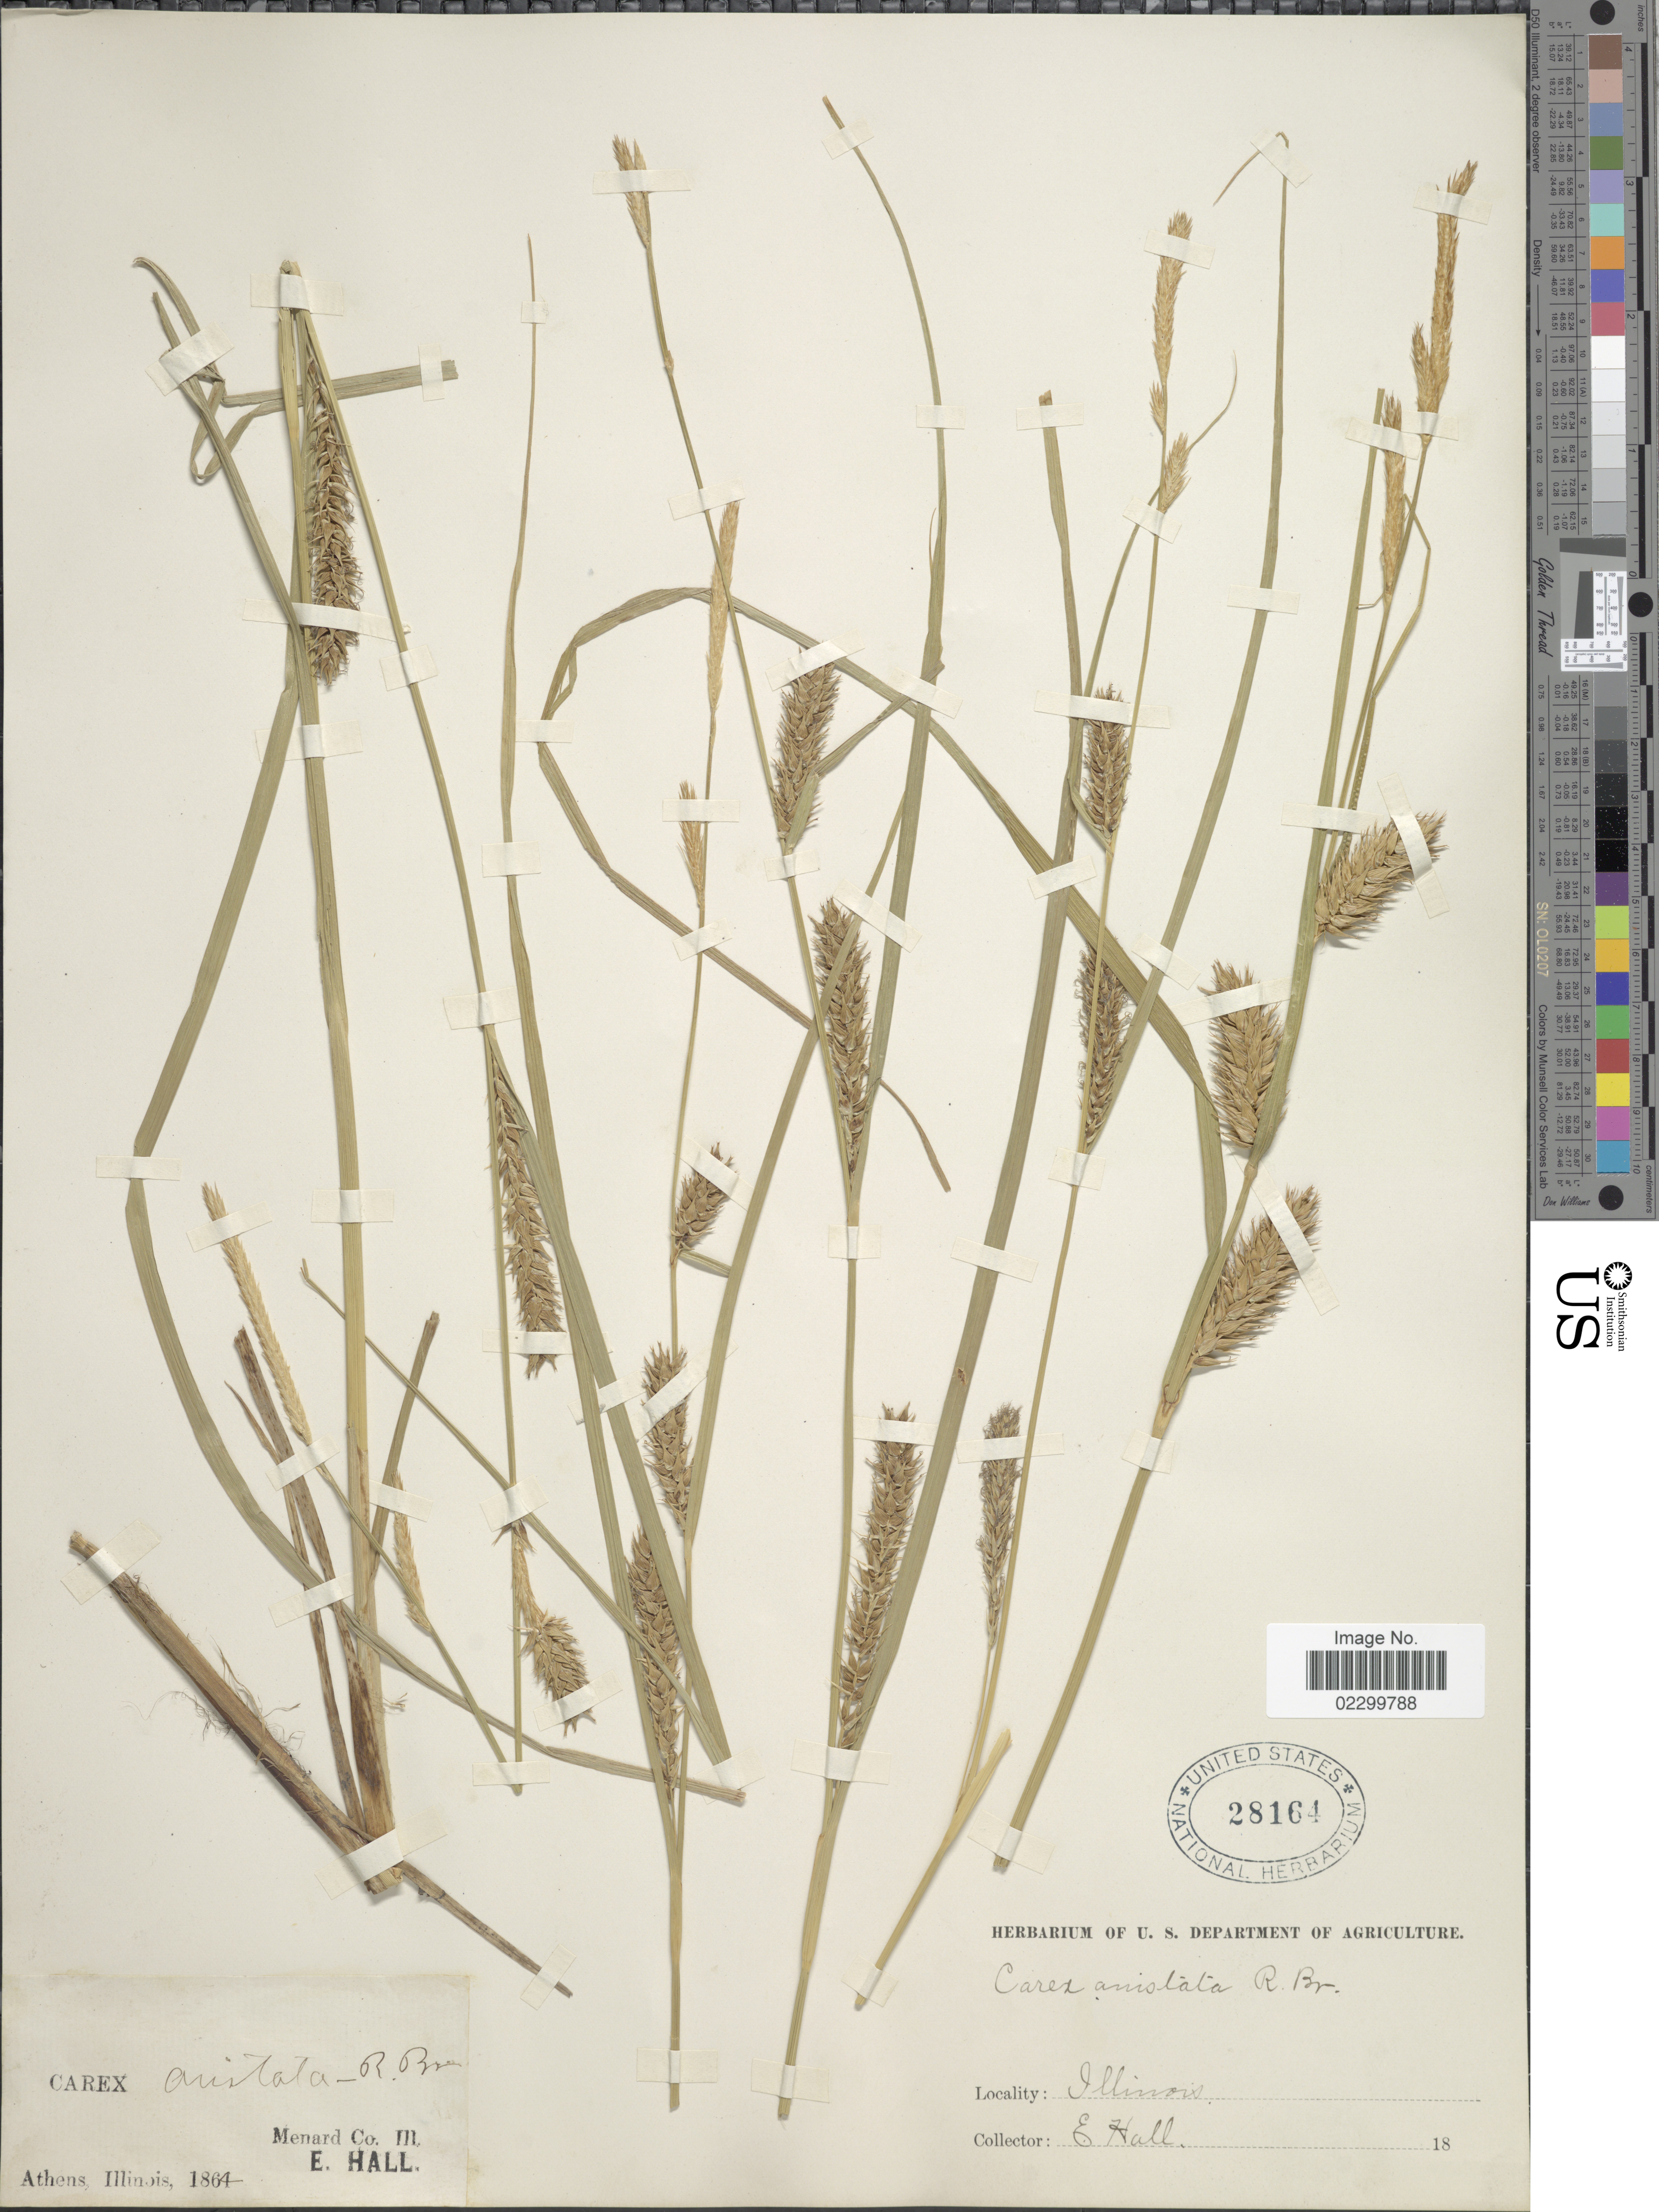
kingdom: Plantae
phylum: Tracheophyta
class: Liliopsida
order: Poales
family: Cyperaceae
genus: Carex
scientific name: Carex atherodes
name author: Spreng.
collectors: E. Hall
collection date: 1864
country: United States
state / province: Illinois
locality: Menard Co., Athens.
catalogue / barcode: US 28164